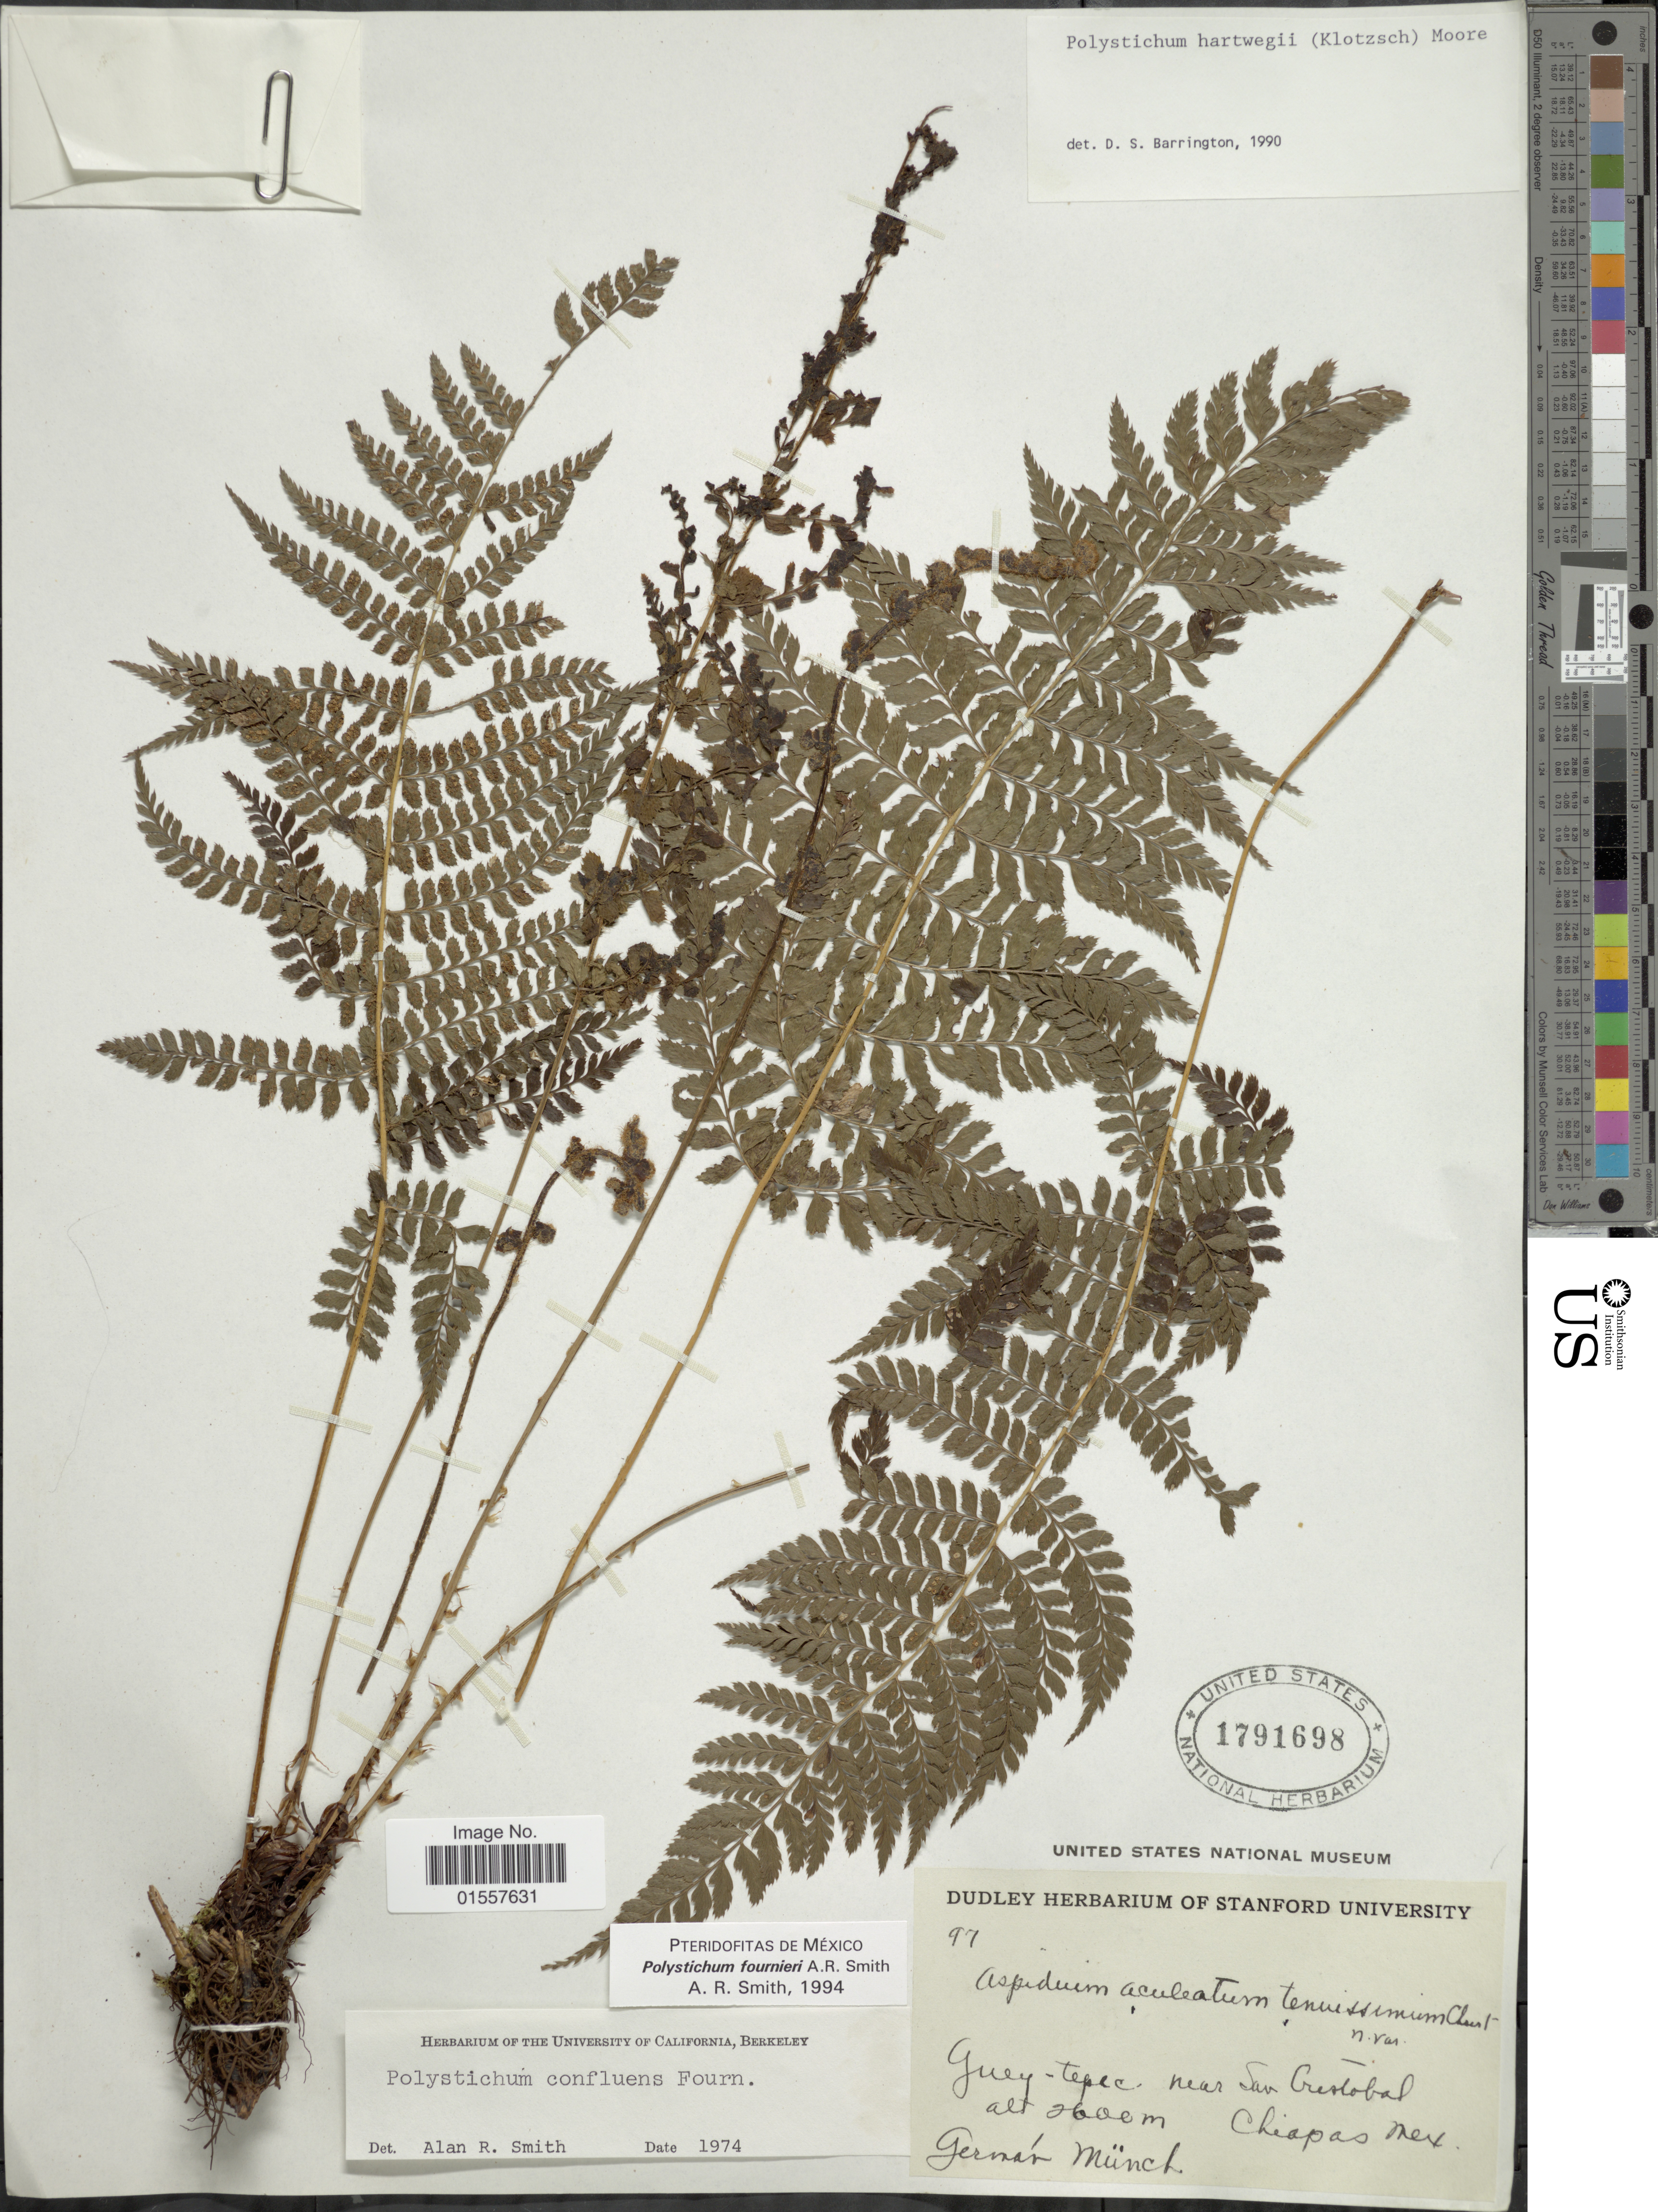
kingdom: Plantae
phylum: Tracheophyta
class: Polypodiopsida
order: Polypodiales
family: Dryopteridaceae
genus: Polystichum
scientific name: Polystichum fournieri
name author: A.R. Sm.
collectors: G. Munch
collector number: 97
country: Mexico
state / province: Chiapas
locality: Guey-tepec, near San Cristobal, Chiapas, Mex.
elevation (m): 2600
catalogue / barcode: US 1791698